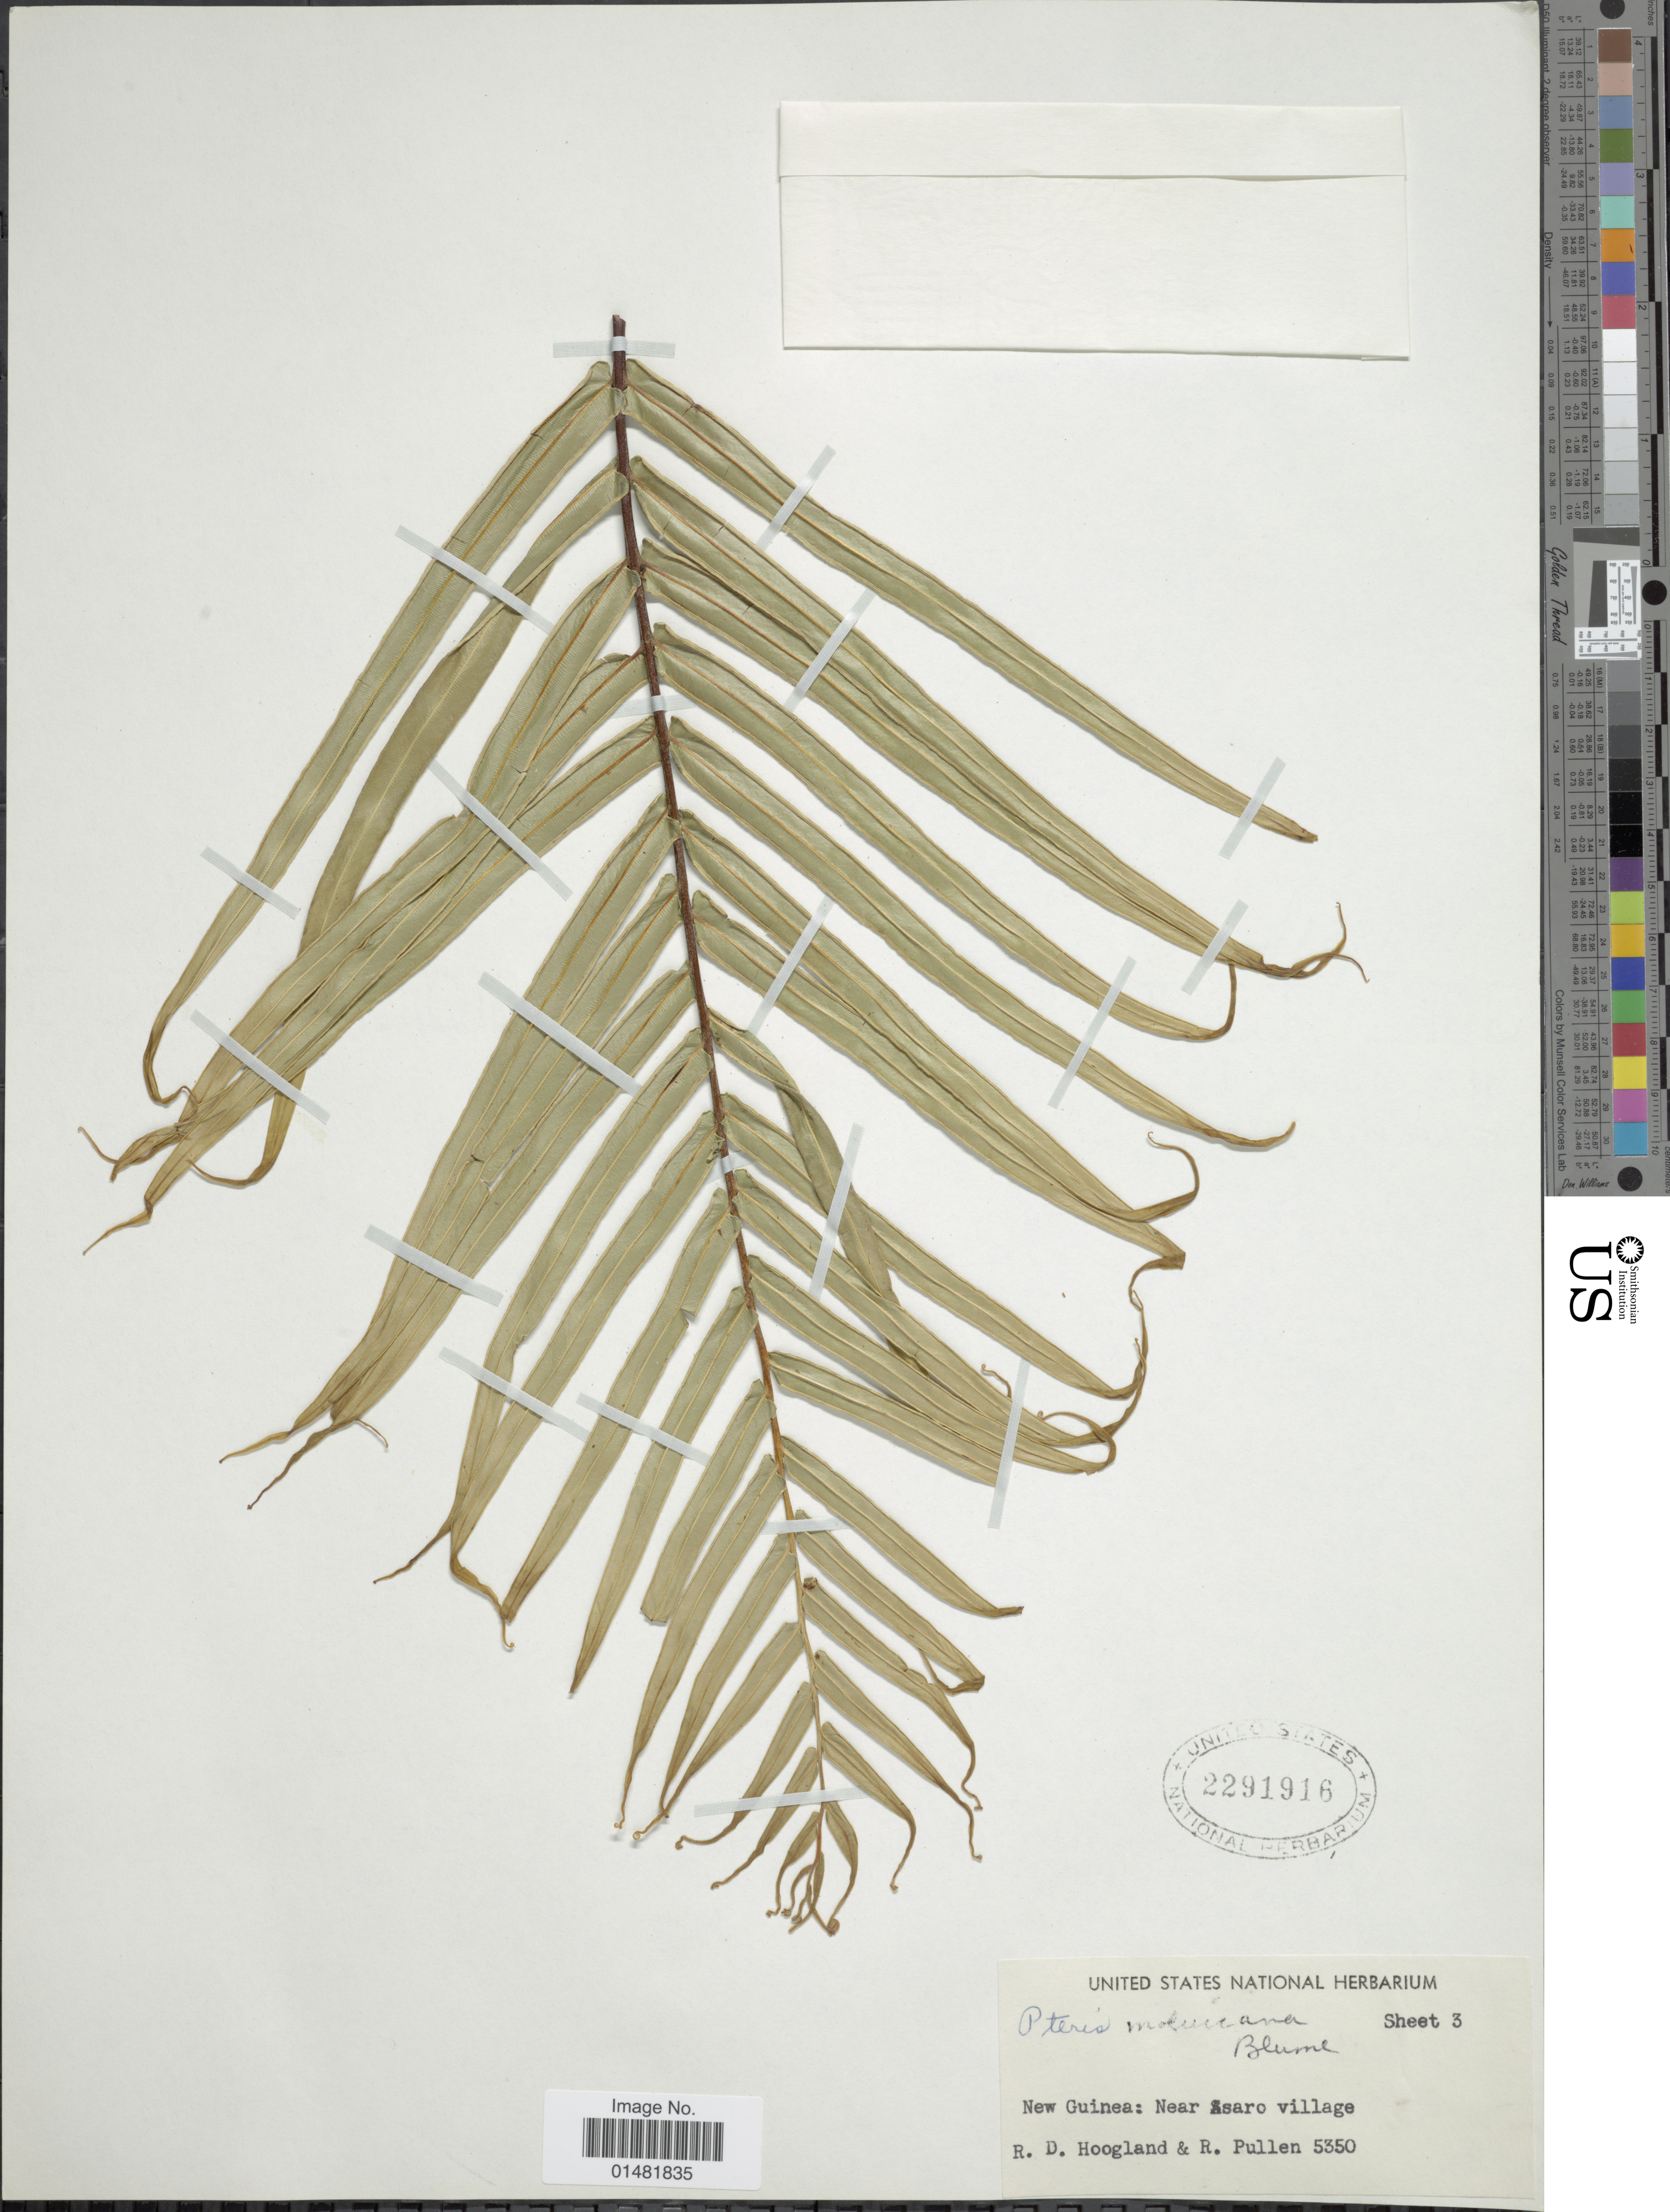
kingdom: Plantae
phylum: Tracheophyta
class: Polypodiopsida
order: Polypodiales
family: Pteridaceae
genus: Pteris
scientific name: Pteris moluccana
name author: Blume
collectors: R. D. Hoogland & R. Pullen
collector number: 5350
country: Papua New Guinea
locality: New Guinea: Near Asaro village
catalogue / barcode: US 2291916